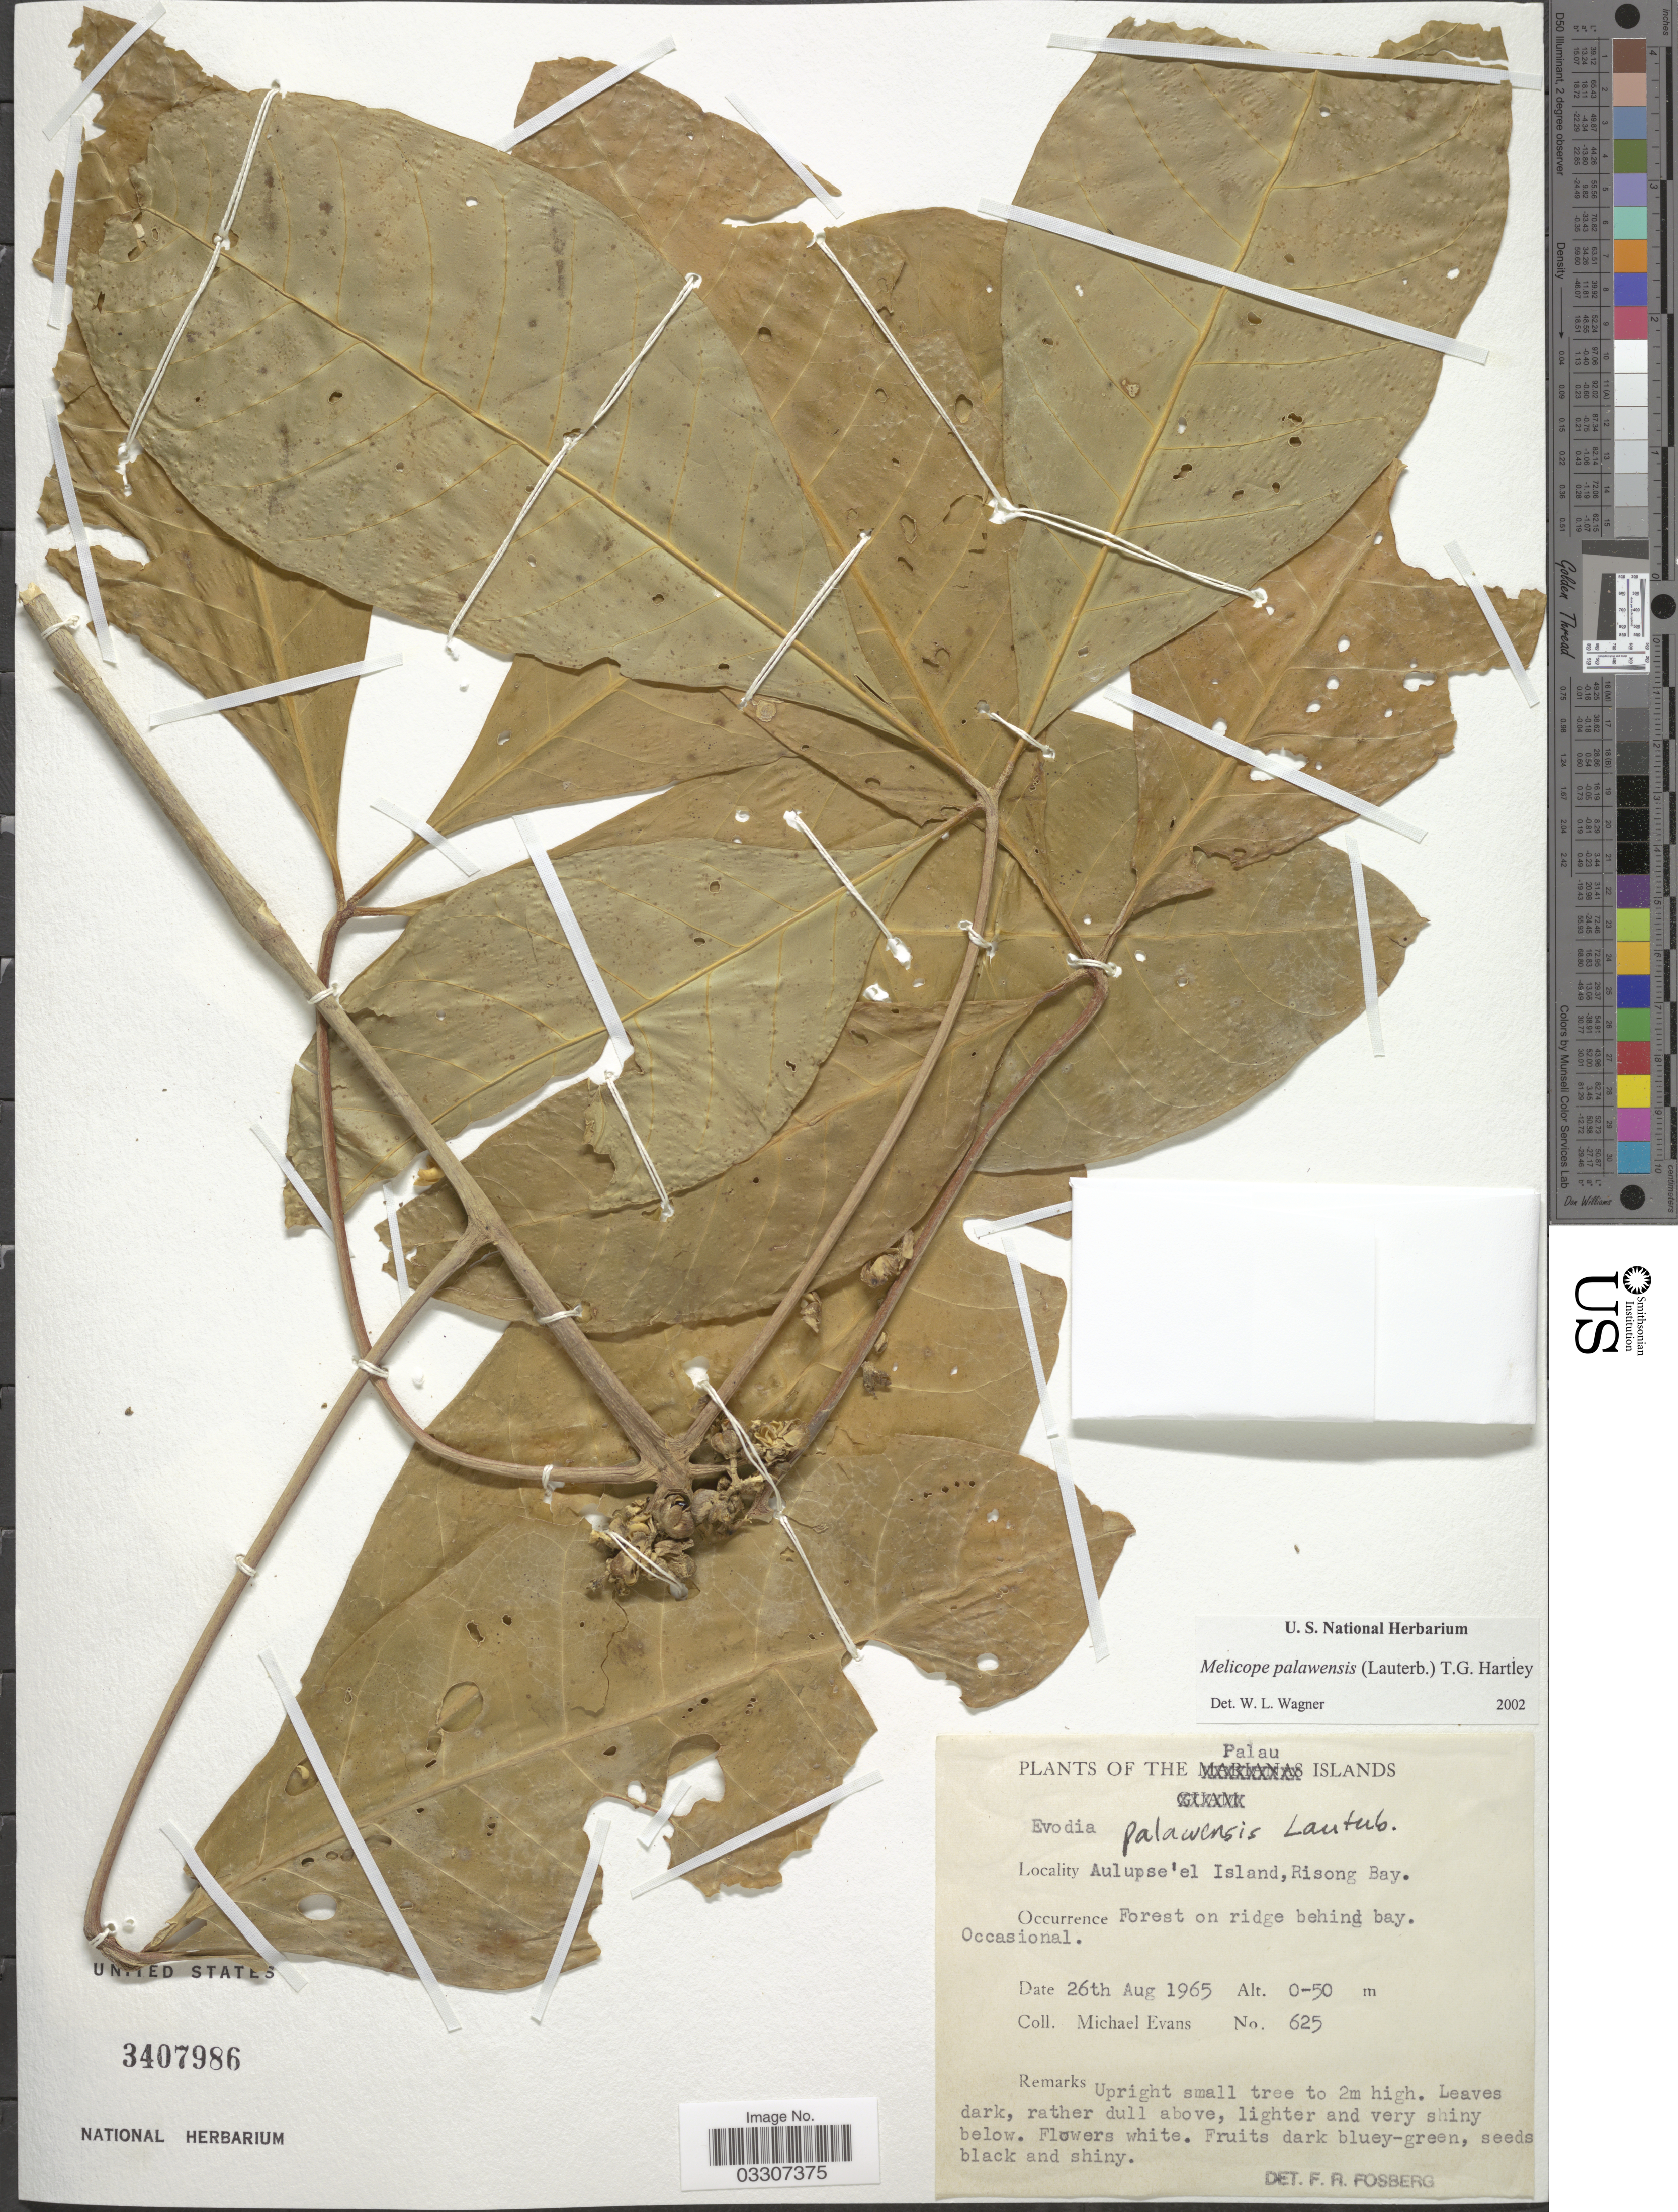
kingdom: Plantae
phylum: Tracheophyta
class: Magnoliopsida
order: Sapindales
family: Rutaceae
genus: Melicope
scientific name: Melicope palawensis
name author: (Lauterb.) T.G. Hartley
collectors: M. Evans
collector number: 625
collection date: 1965-08-26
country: Palau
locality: Palau Islands. Aulupse'el Island, Risong Bay. Forest on ridge behind bay.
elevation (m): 0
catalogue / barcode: US 3407986